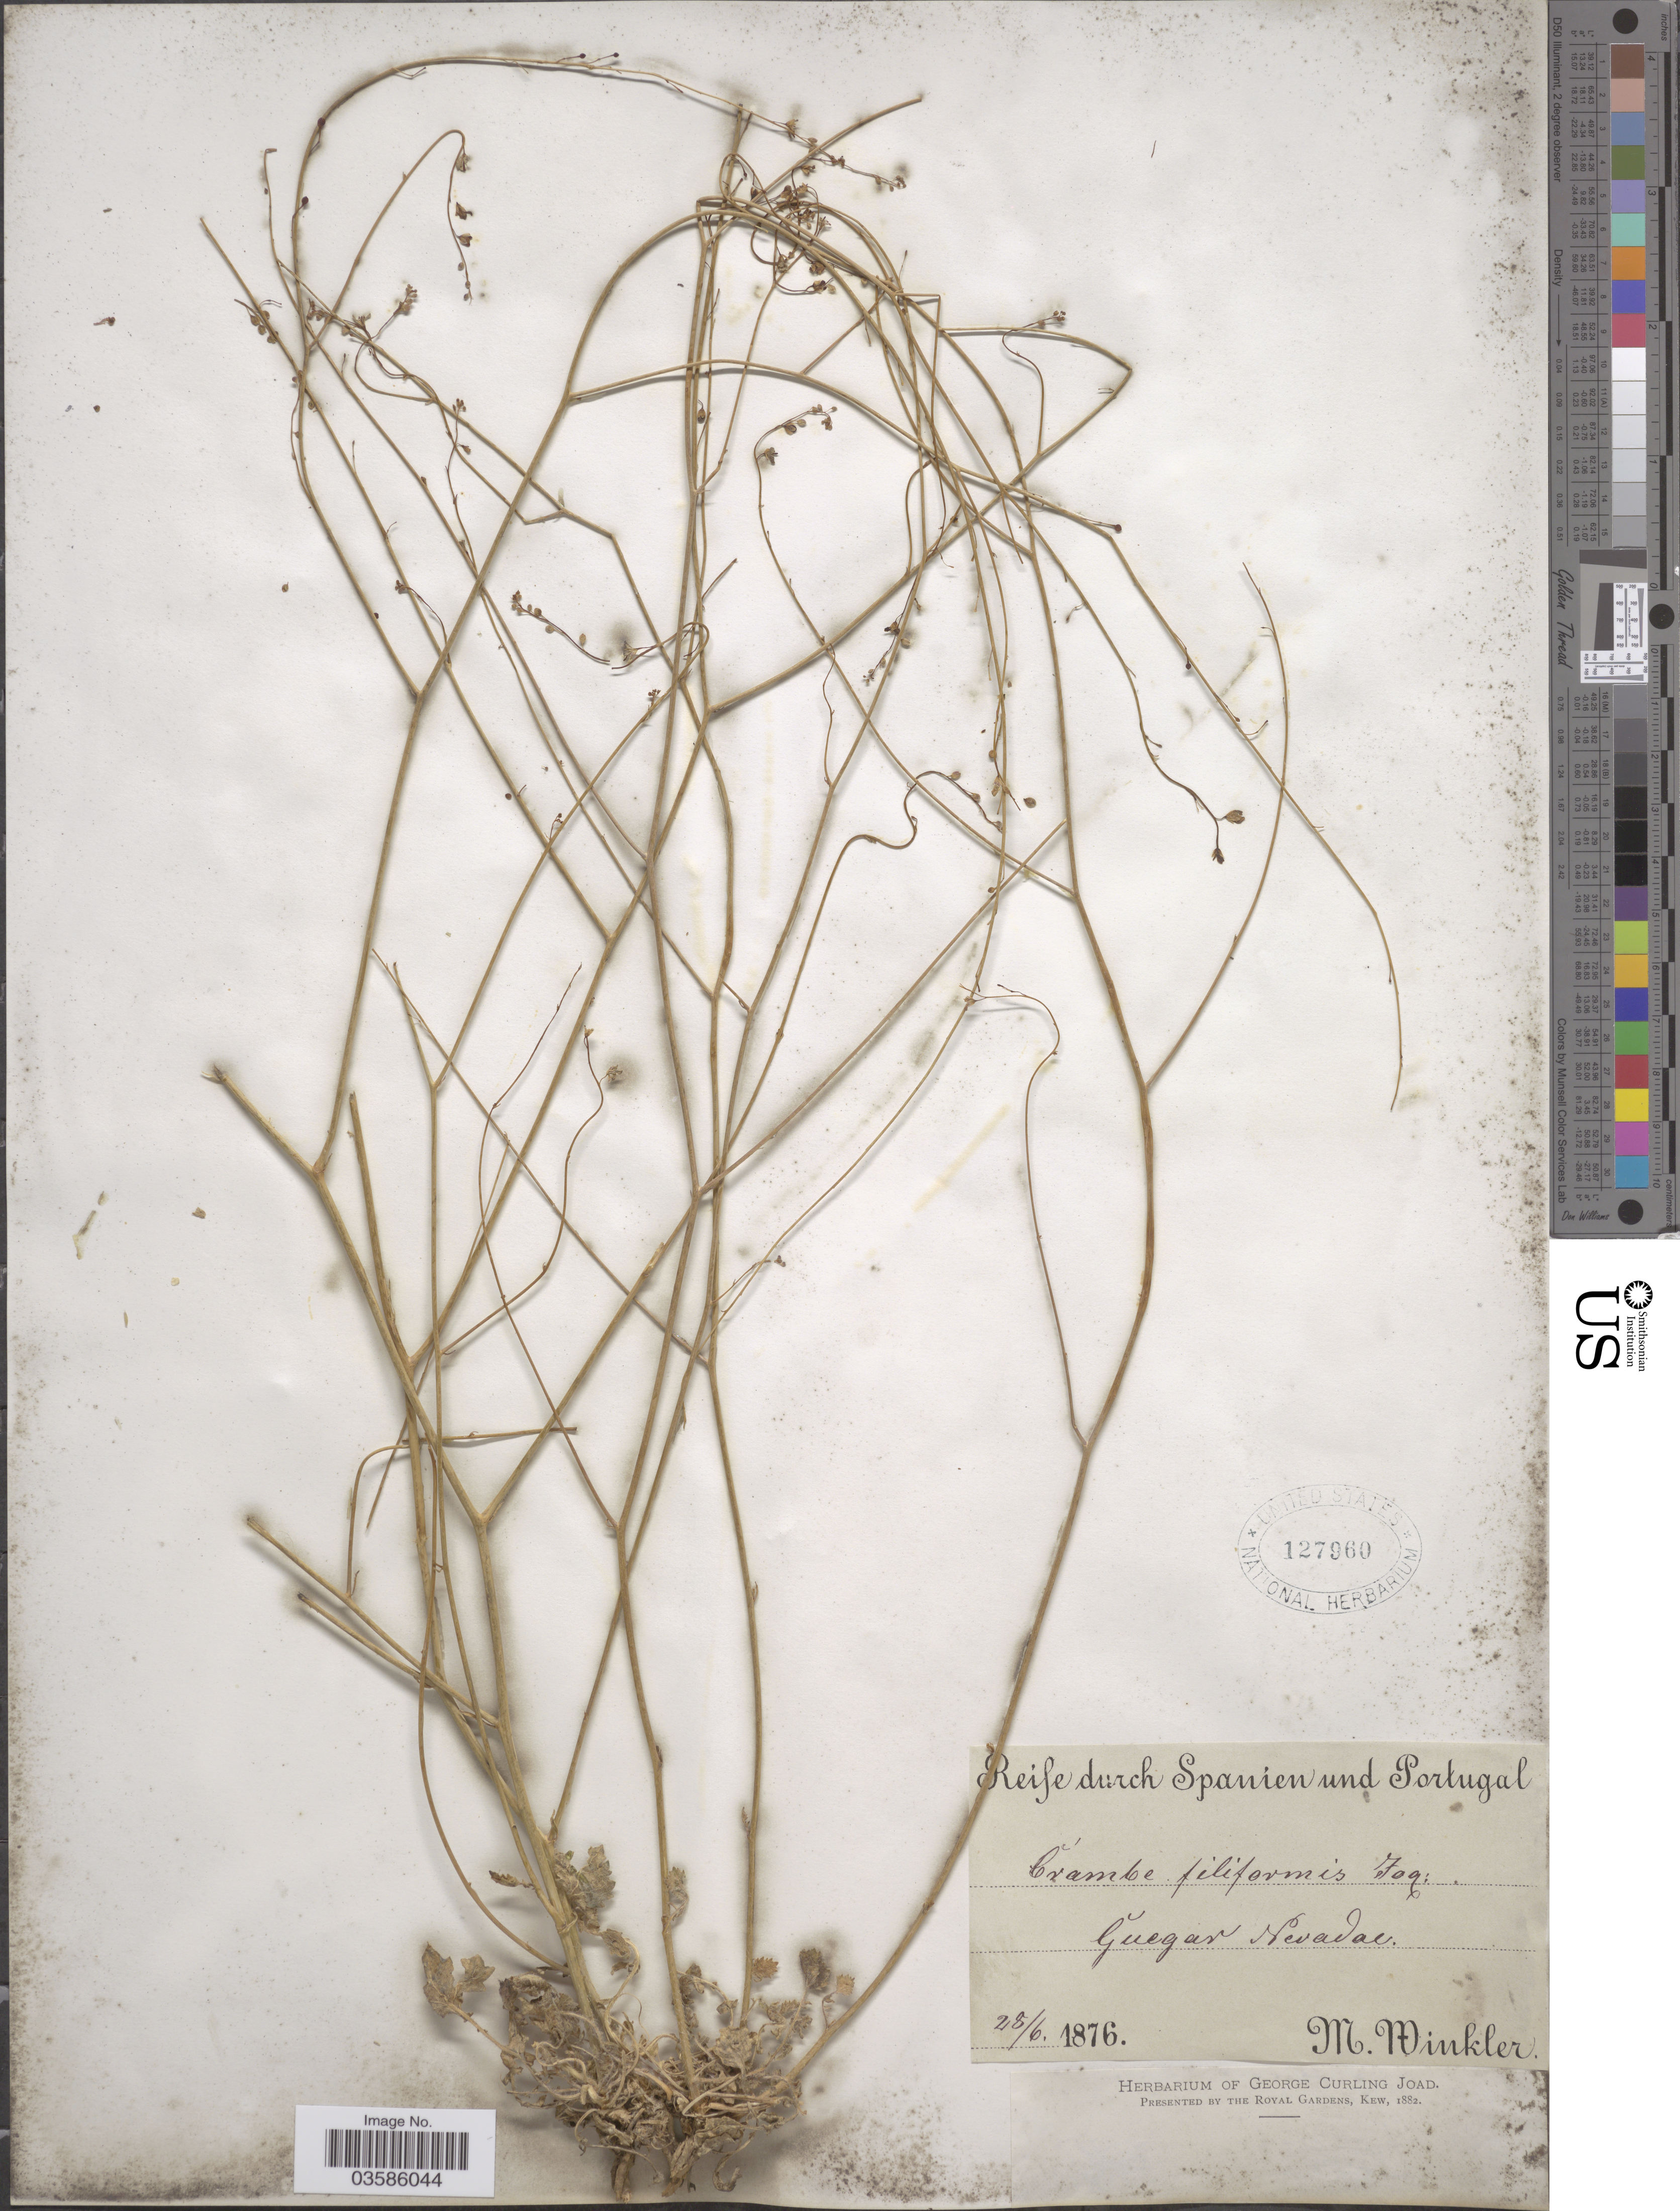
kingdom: Plantae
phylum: Tracheophyta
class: Magnoliopsida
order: Brassicales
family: Brassicaceae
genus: Crambe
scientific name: Crambe filiformis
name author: Jacq.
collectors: Minkler, M.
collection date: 1876-06-28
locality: Spanien und Portugal. Guegar Nevadæ.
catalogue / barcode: US 127960